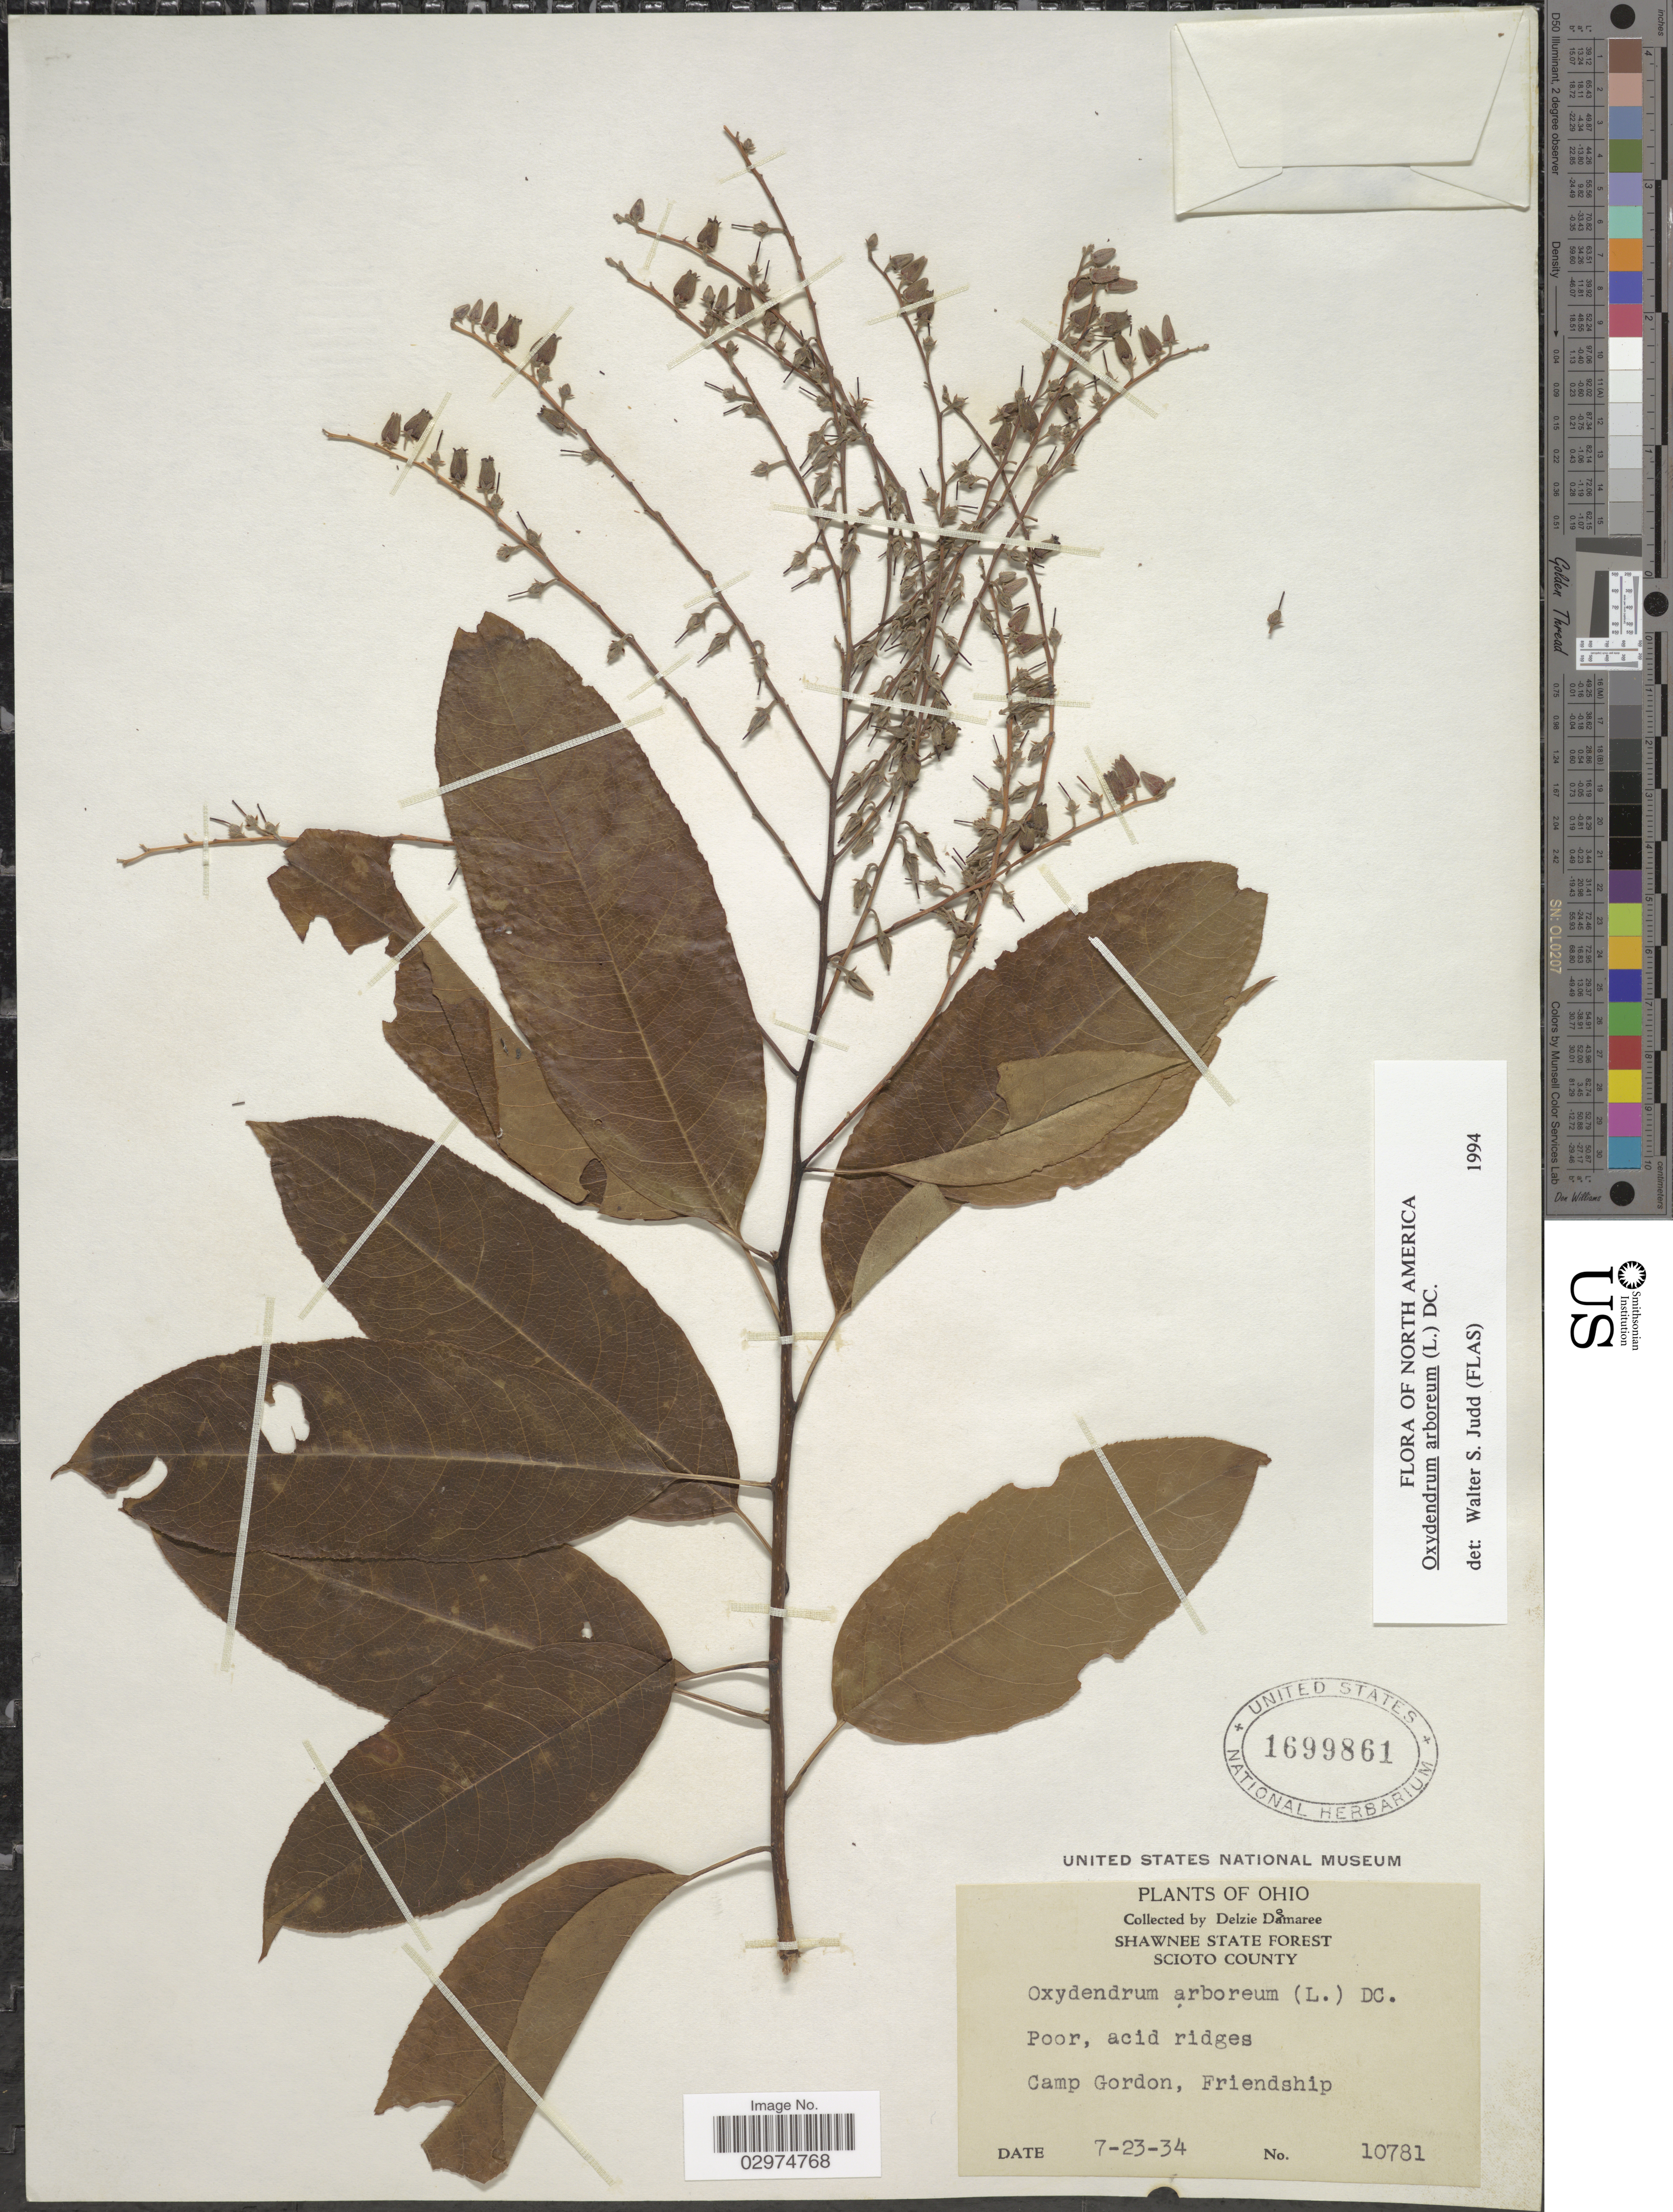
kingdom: Plantae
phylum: Tracheophyta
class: Magnoliopsida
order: Ericales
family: Ericaceae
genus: Oxydendrum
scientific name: Oxydendrum arboreum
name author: (L.) DC.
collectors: D. Demaree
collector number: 10781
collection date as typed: Transcribed d/m/y: 23/7/34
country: United States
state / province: Ohio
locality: Shawnee State Forest, Scioto County, Camp Gordon, Friendship.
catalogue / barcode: US 1699861